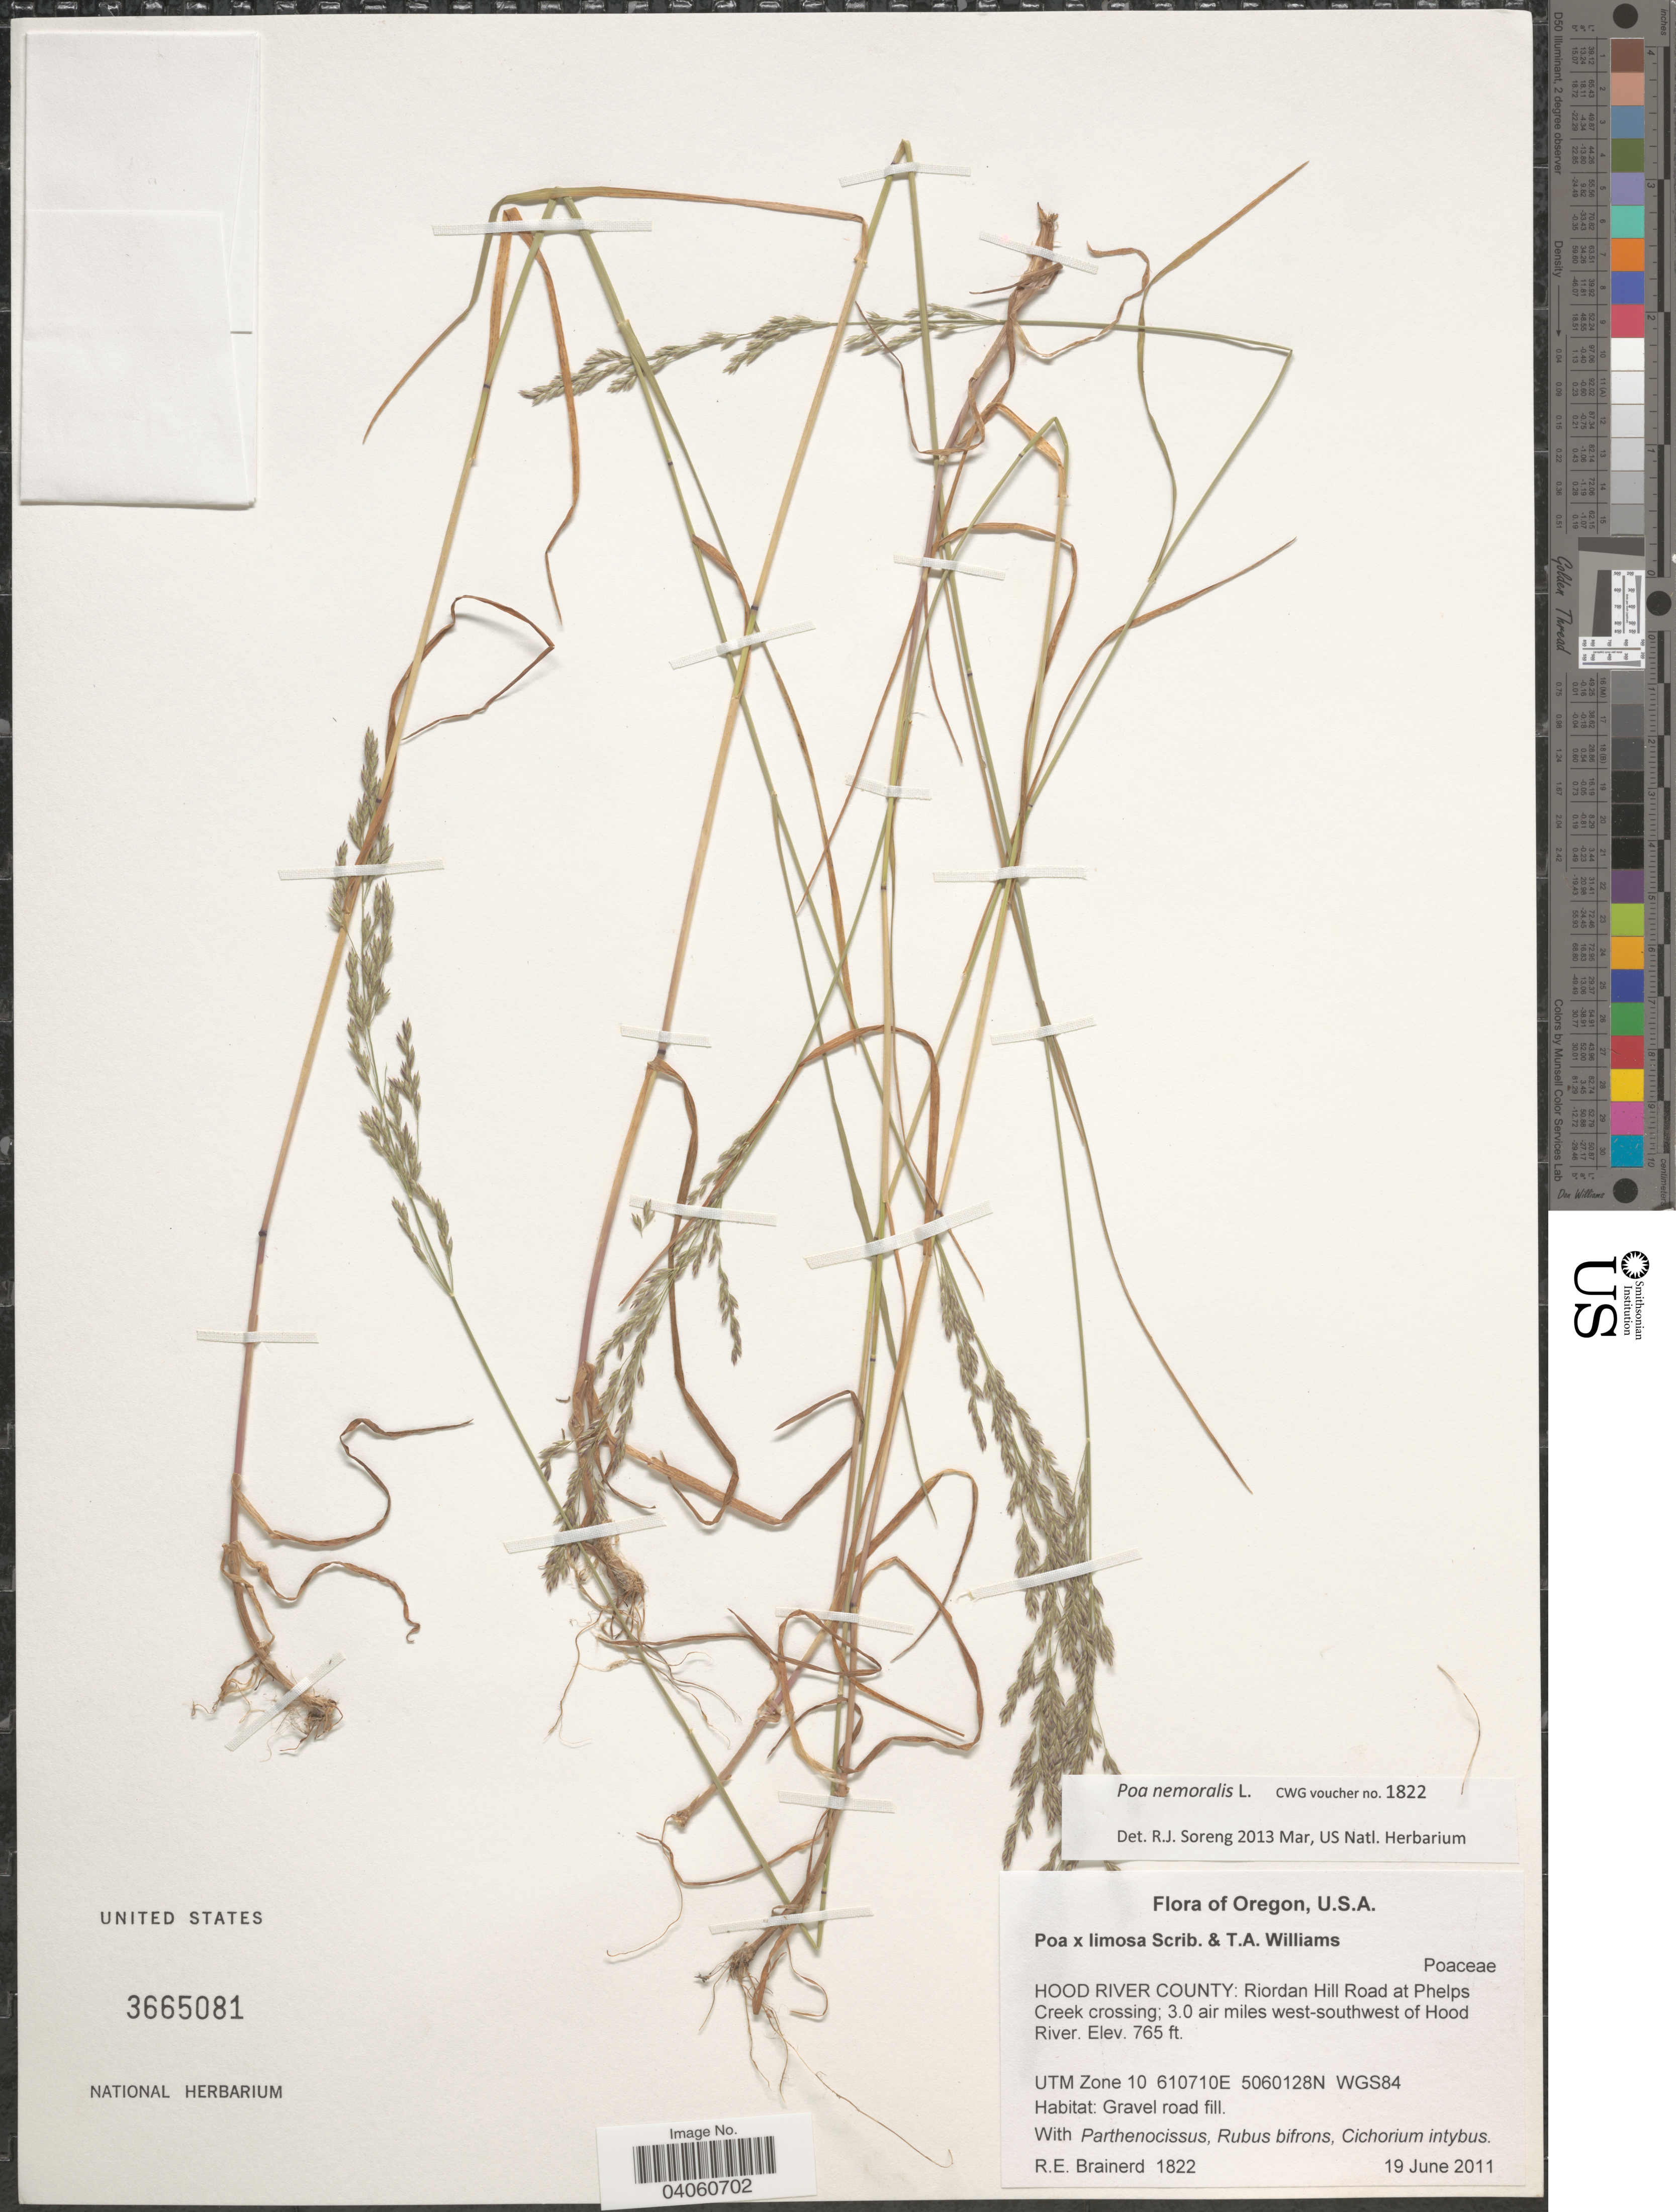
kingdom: Plantae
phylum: Tracheophyta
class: Liliopsida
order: Poales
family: Poaceae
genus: Poa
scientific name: Poa nemoralis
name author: L.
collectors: R. Brainerd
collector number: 1822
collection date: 2011-06-19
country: United States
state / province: Oregon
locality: Hood River County: Riordan Hill Road at Phelps Creek crossing; 3.0 air miles west-southwest of Hood River. UTM Zone 10. WGS84.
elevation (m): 233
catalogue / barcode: US 3665081